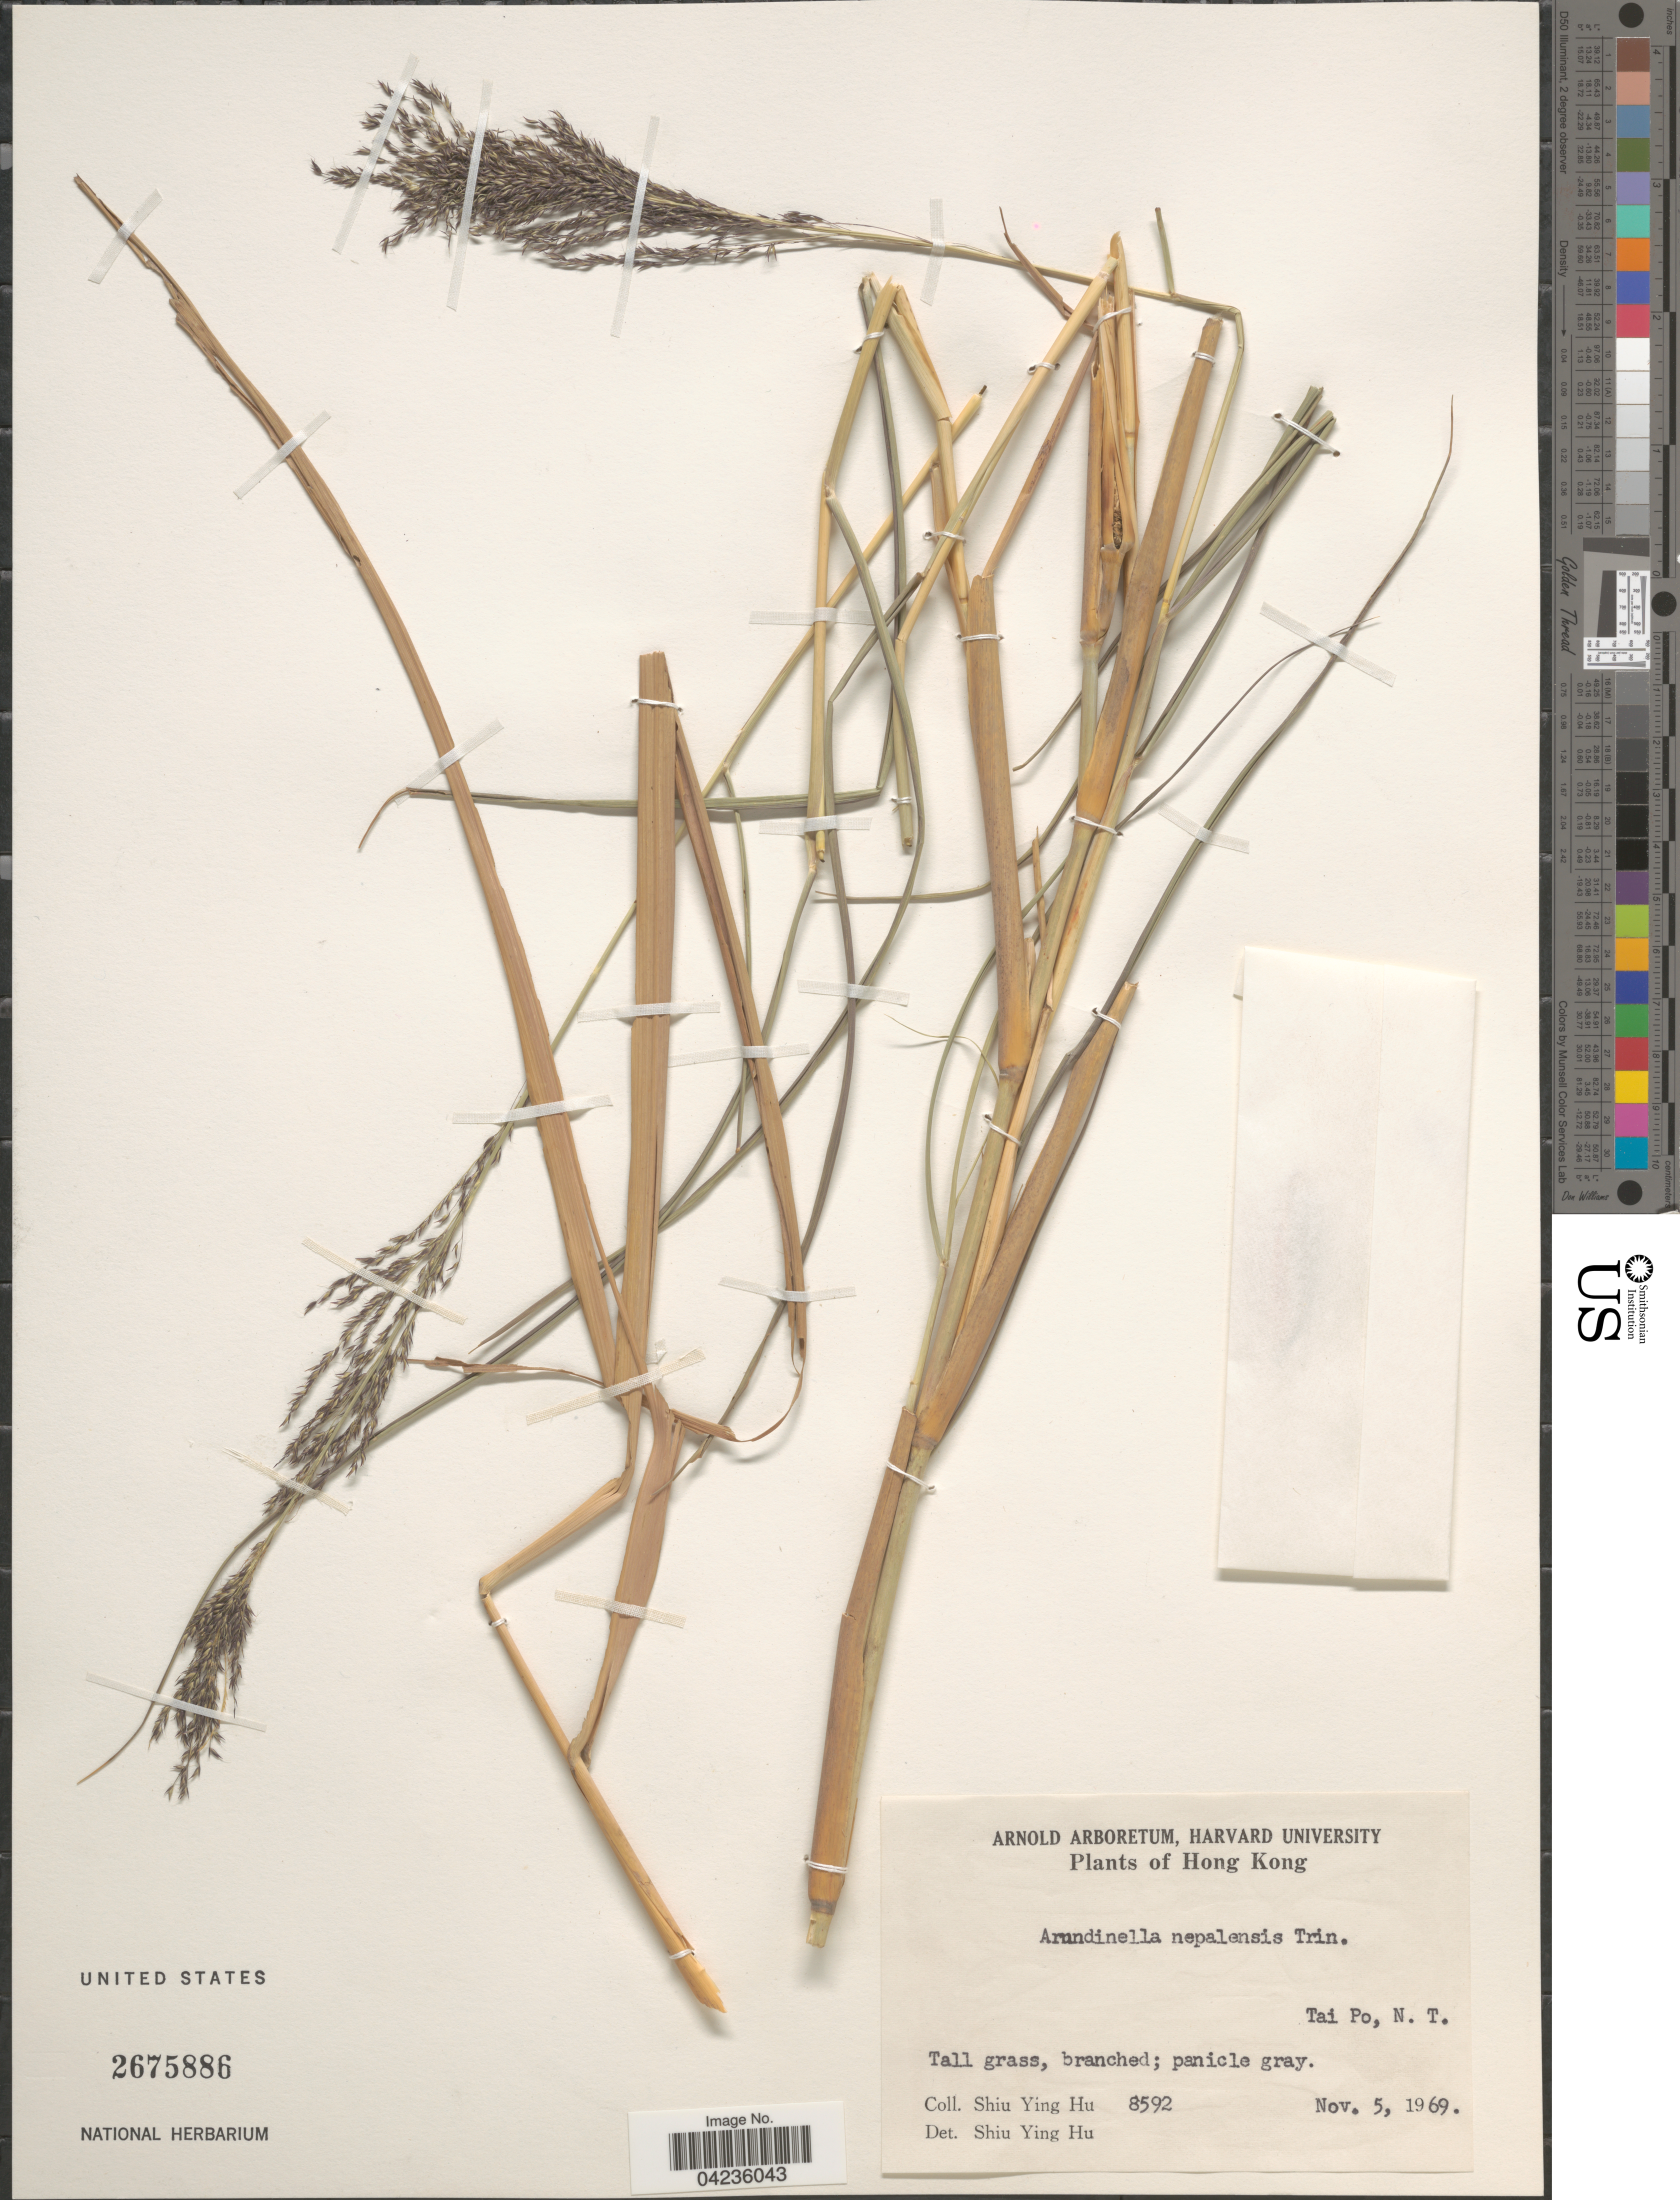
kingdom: Plantae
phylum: Tracheophyta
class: Liliopsida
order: Poales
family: Poaceae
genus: Arundinella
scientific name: Arundinella nepalensis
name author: Trin.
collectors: S. Y. Hu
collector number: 8592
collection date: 1969-11-05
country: China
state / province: Hong Kong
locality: Tai Po, N. T.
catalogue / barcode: US 2675886